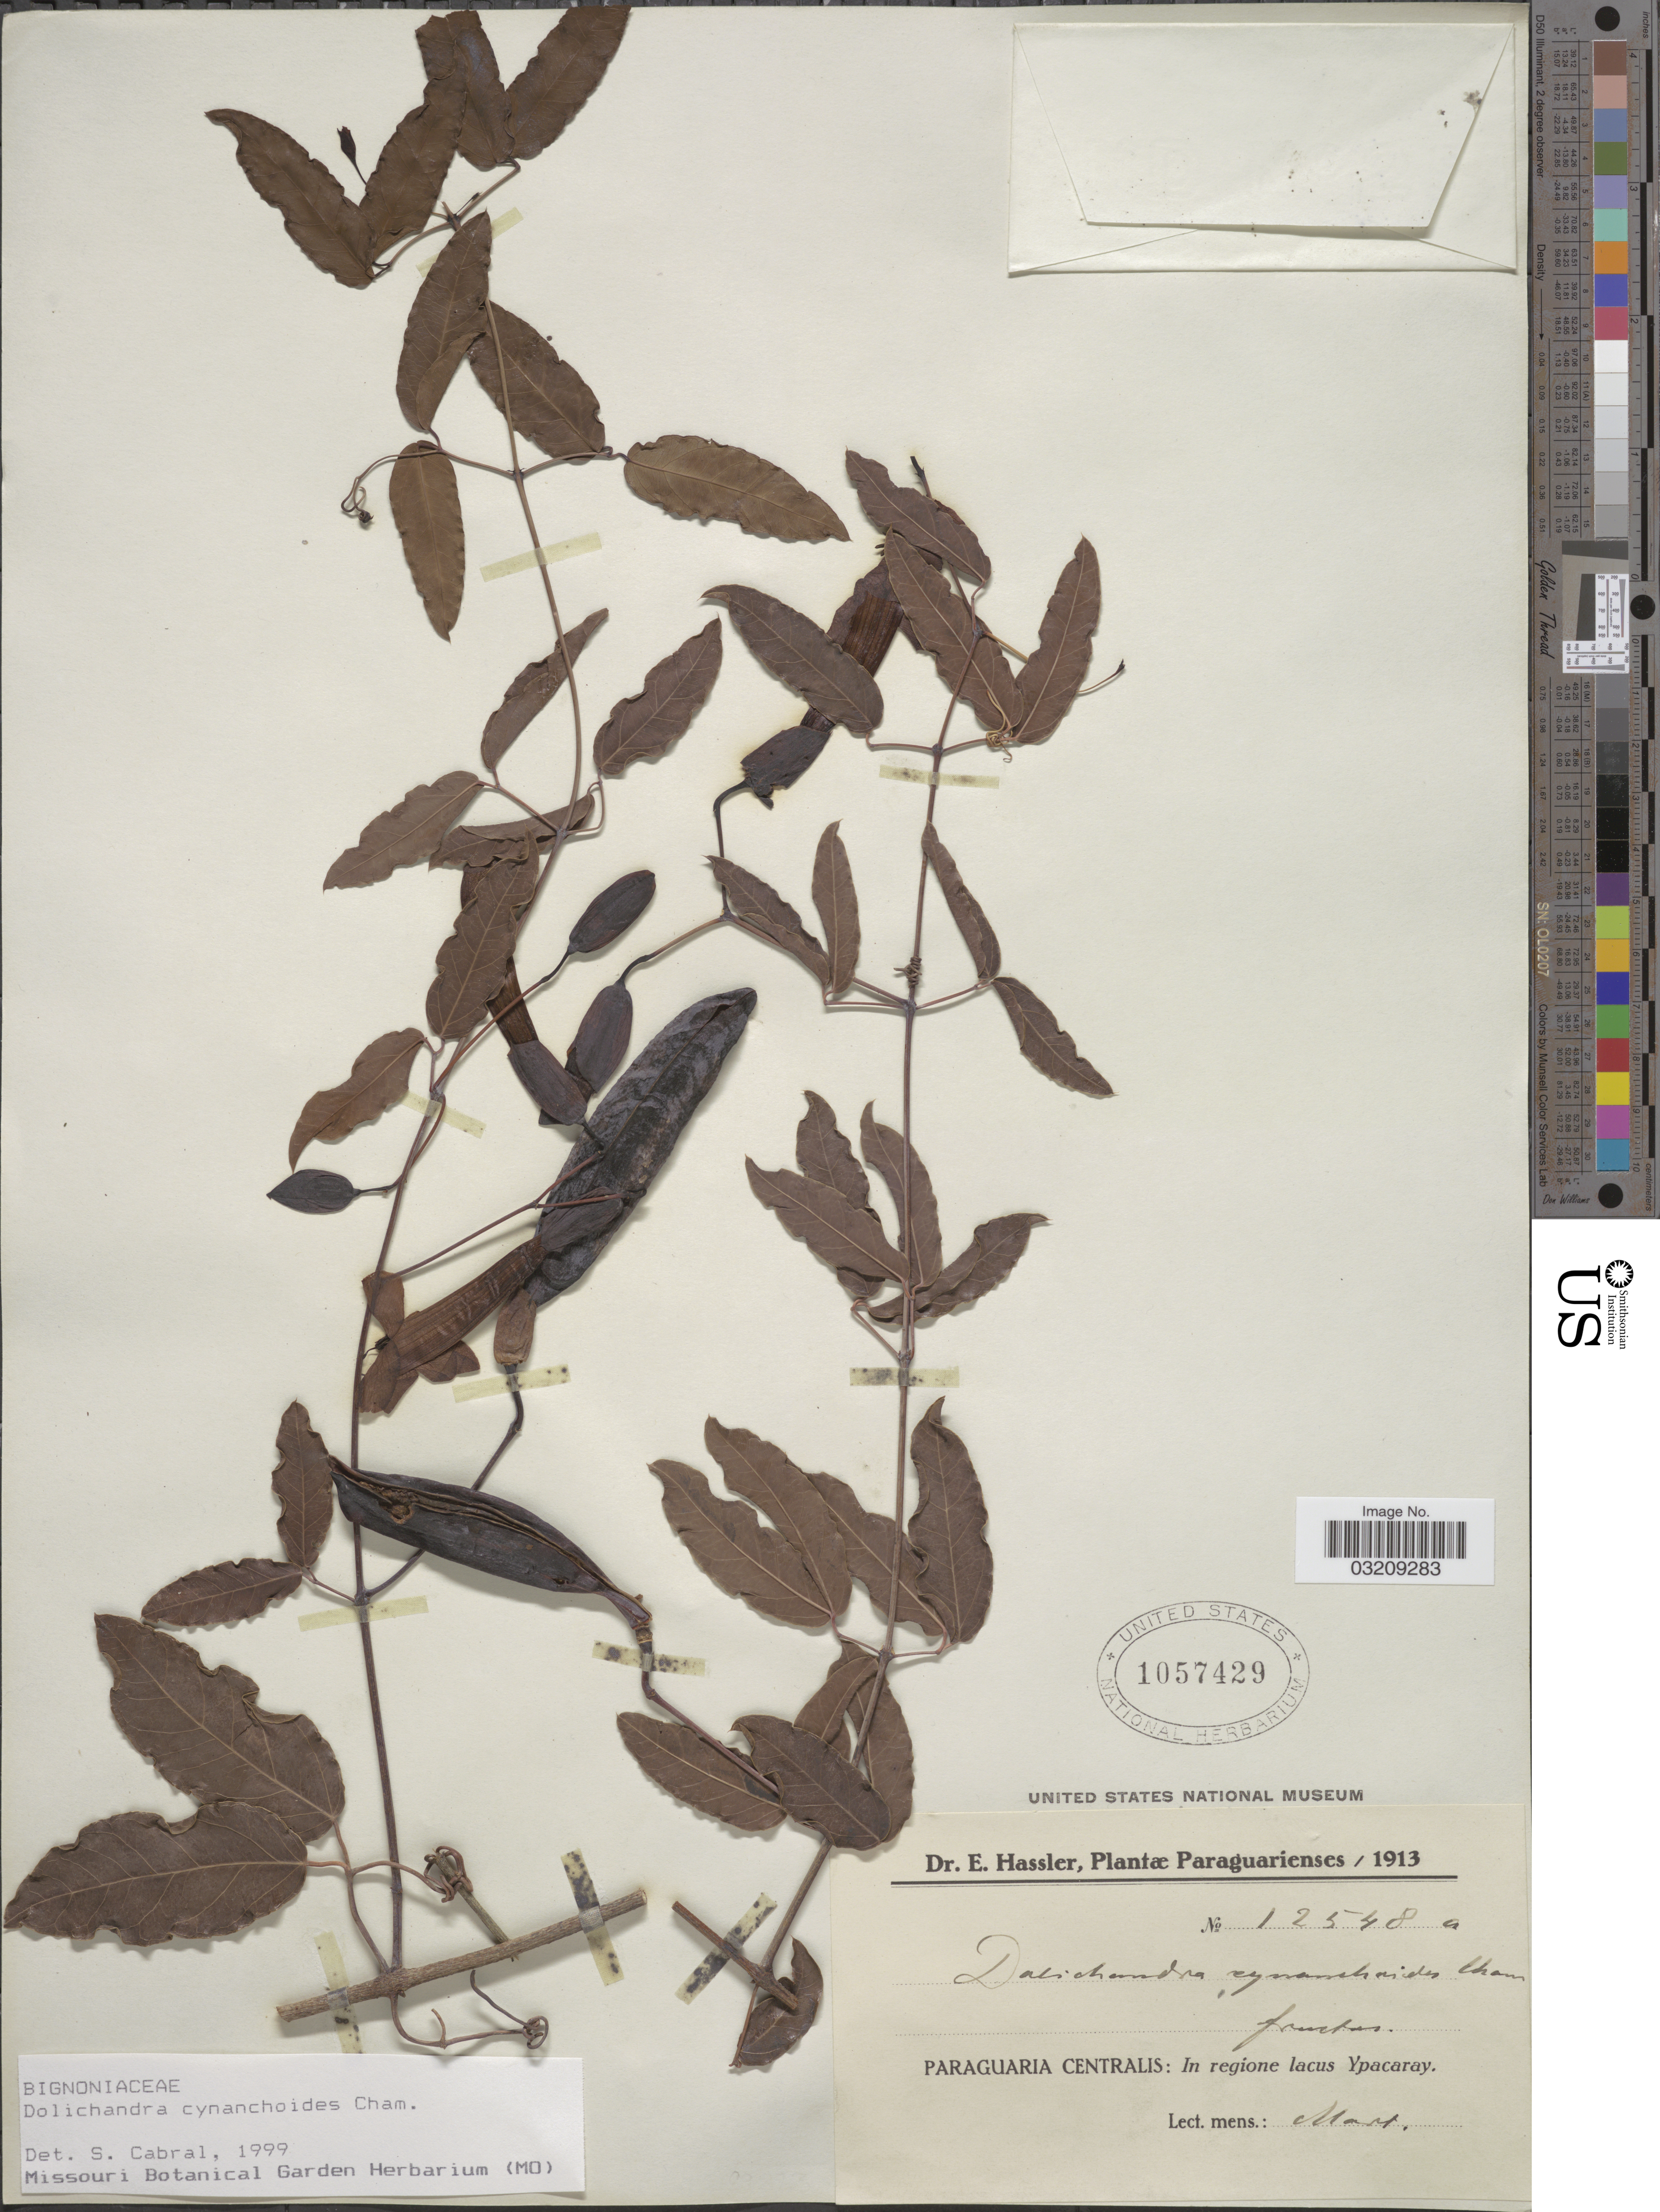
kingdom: Plantae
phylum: Tracheophyta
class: Magnoliopsida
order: Lamiales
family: Bignoniaceae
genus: Dolichandra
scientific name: Dolichandra cynanchoides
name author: Cham.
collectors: E. Hassler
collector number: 12548a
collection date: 1913-03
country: Paraguay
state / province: Paraguari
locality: Paraguaria Centralis: In regione lacus Ypacaray.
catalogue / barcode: US 1057429